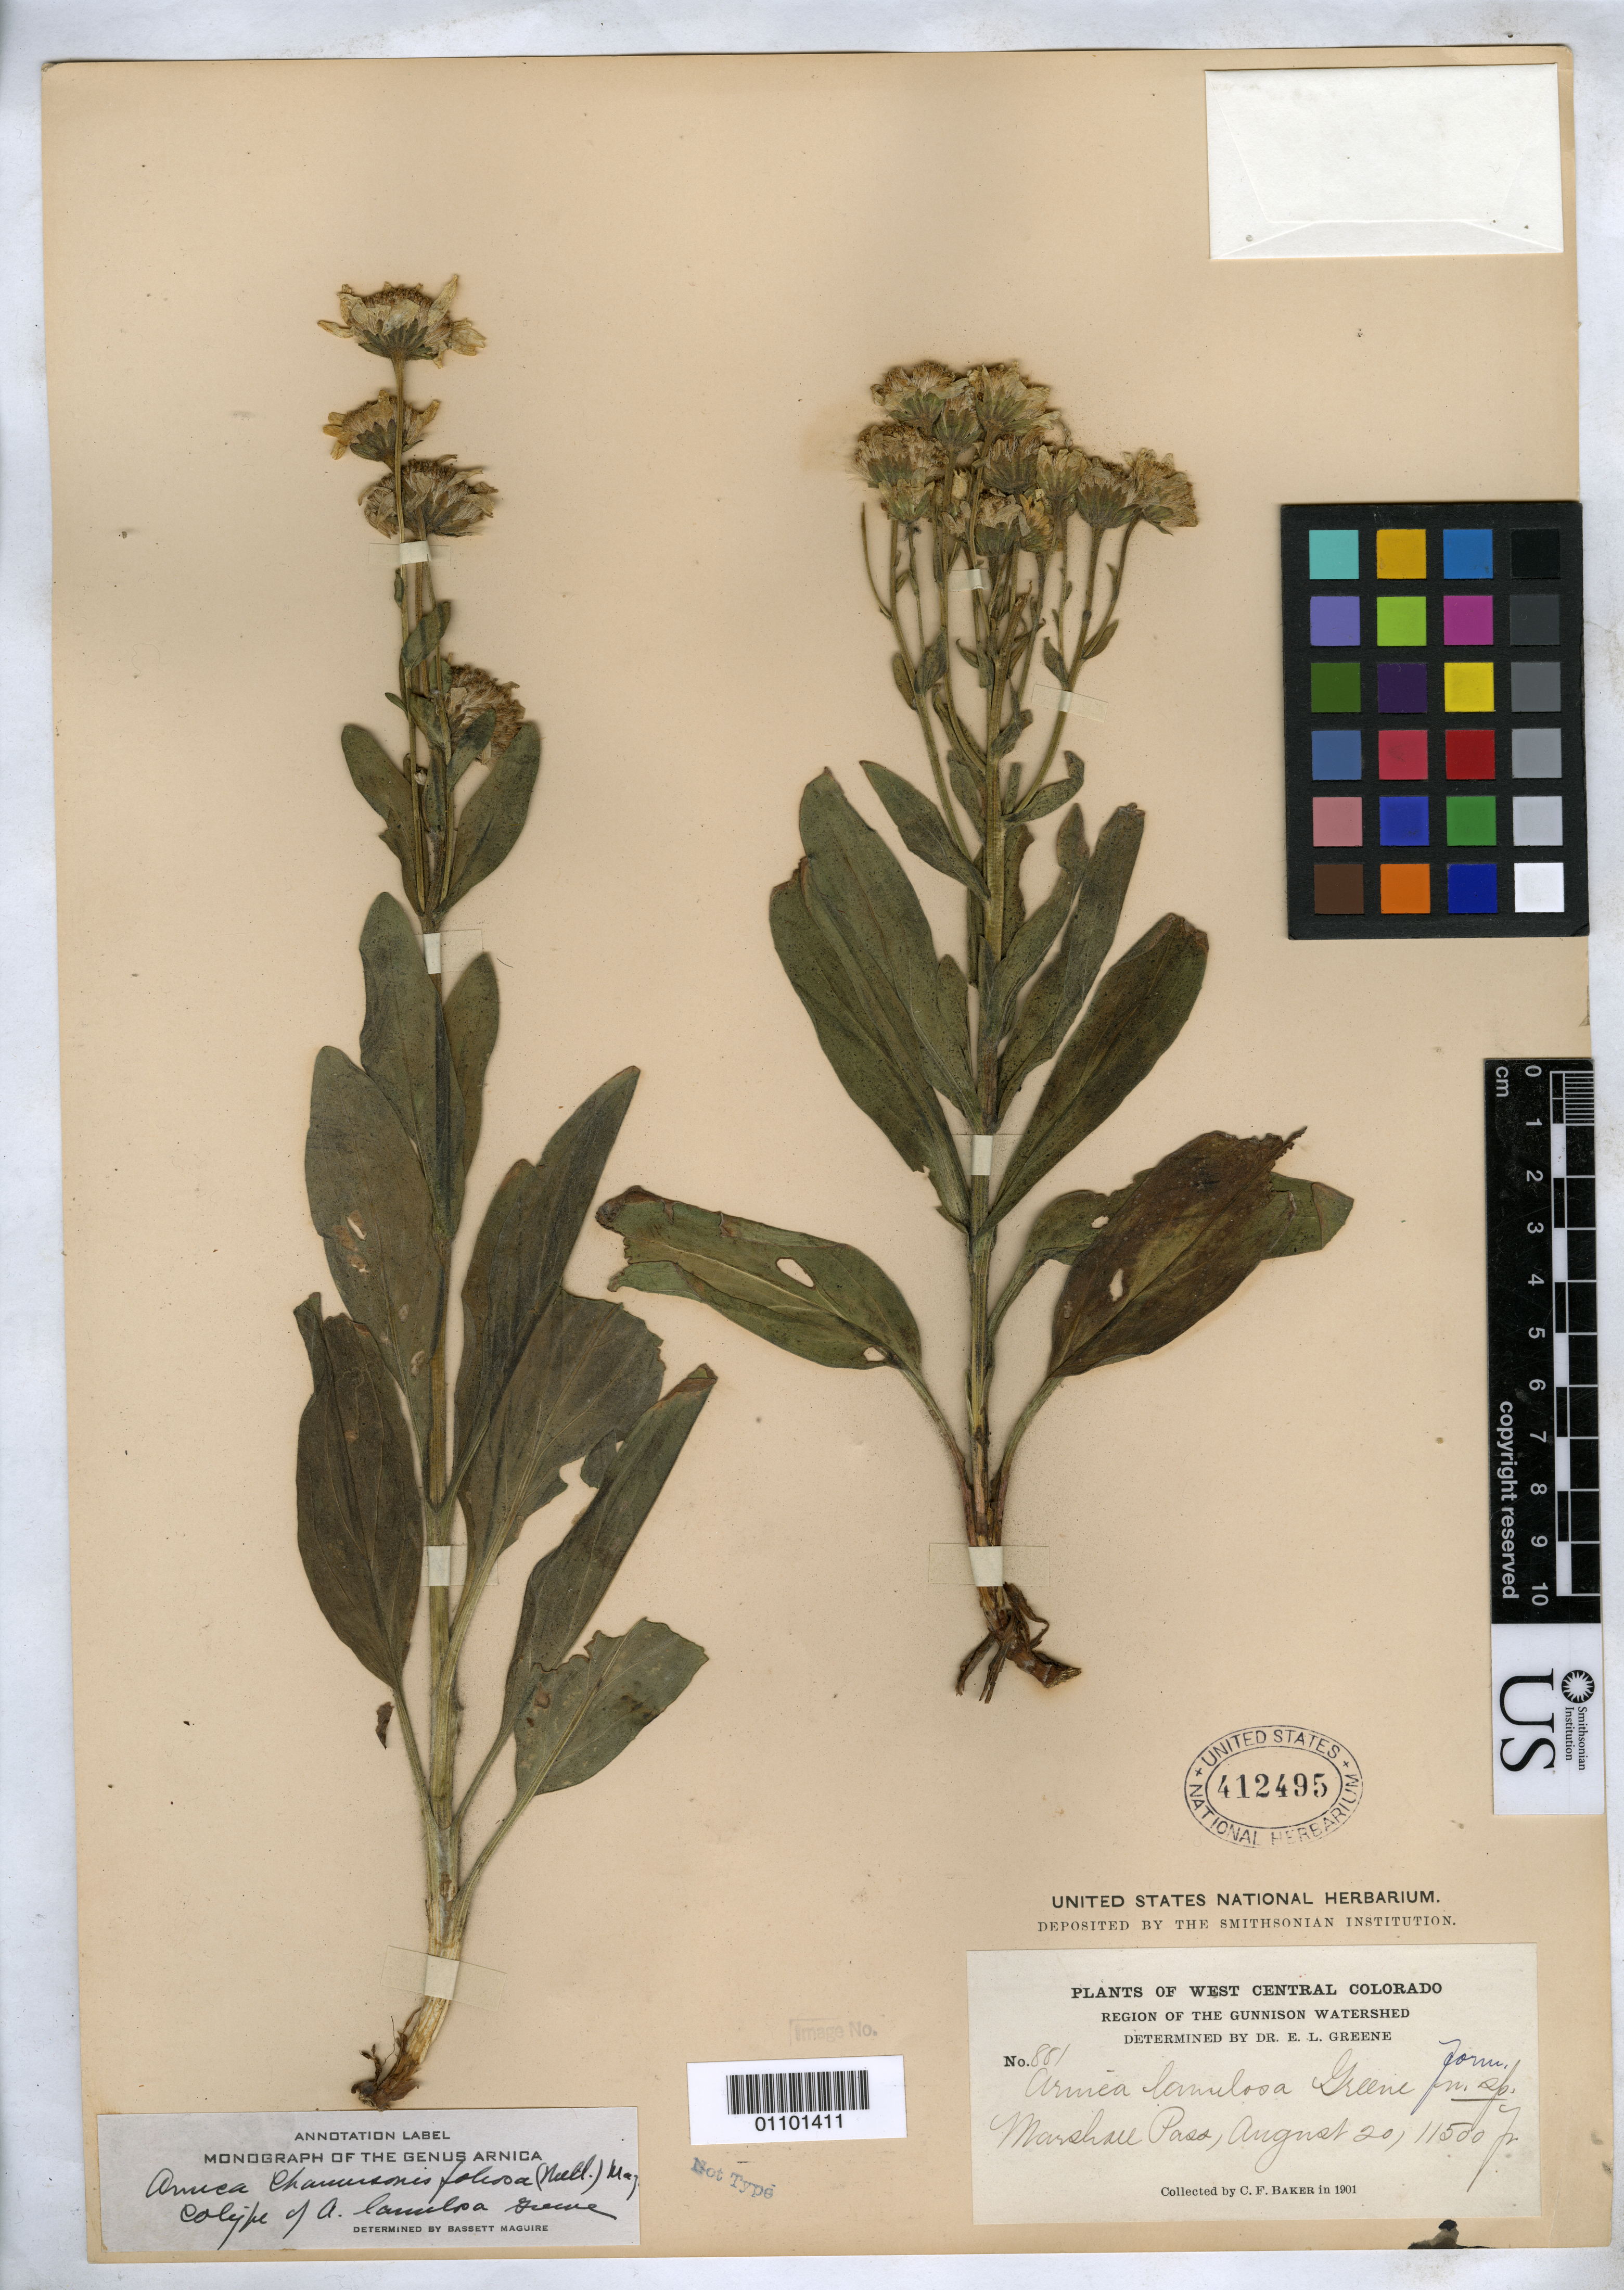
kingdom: Plantae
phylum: Tracheophyta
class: Magnoliopsida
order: Asterales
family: Asteraceae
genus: Arnica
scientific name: Arnica lanulosa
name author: Greene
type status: Syntype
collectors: C. F. Baker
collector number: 881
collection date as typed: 20 Aug 1901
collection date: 1901-08-20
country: United States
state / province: Colorado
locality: Marshall Pass.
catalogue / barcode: US 412495